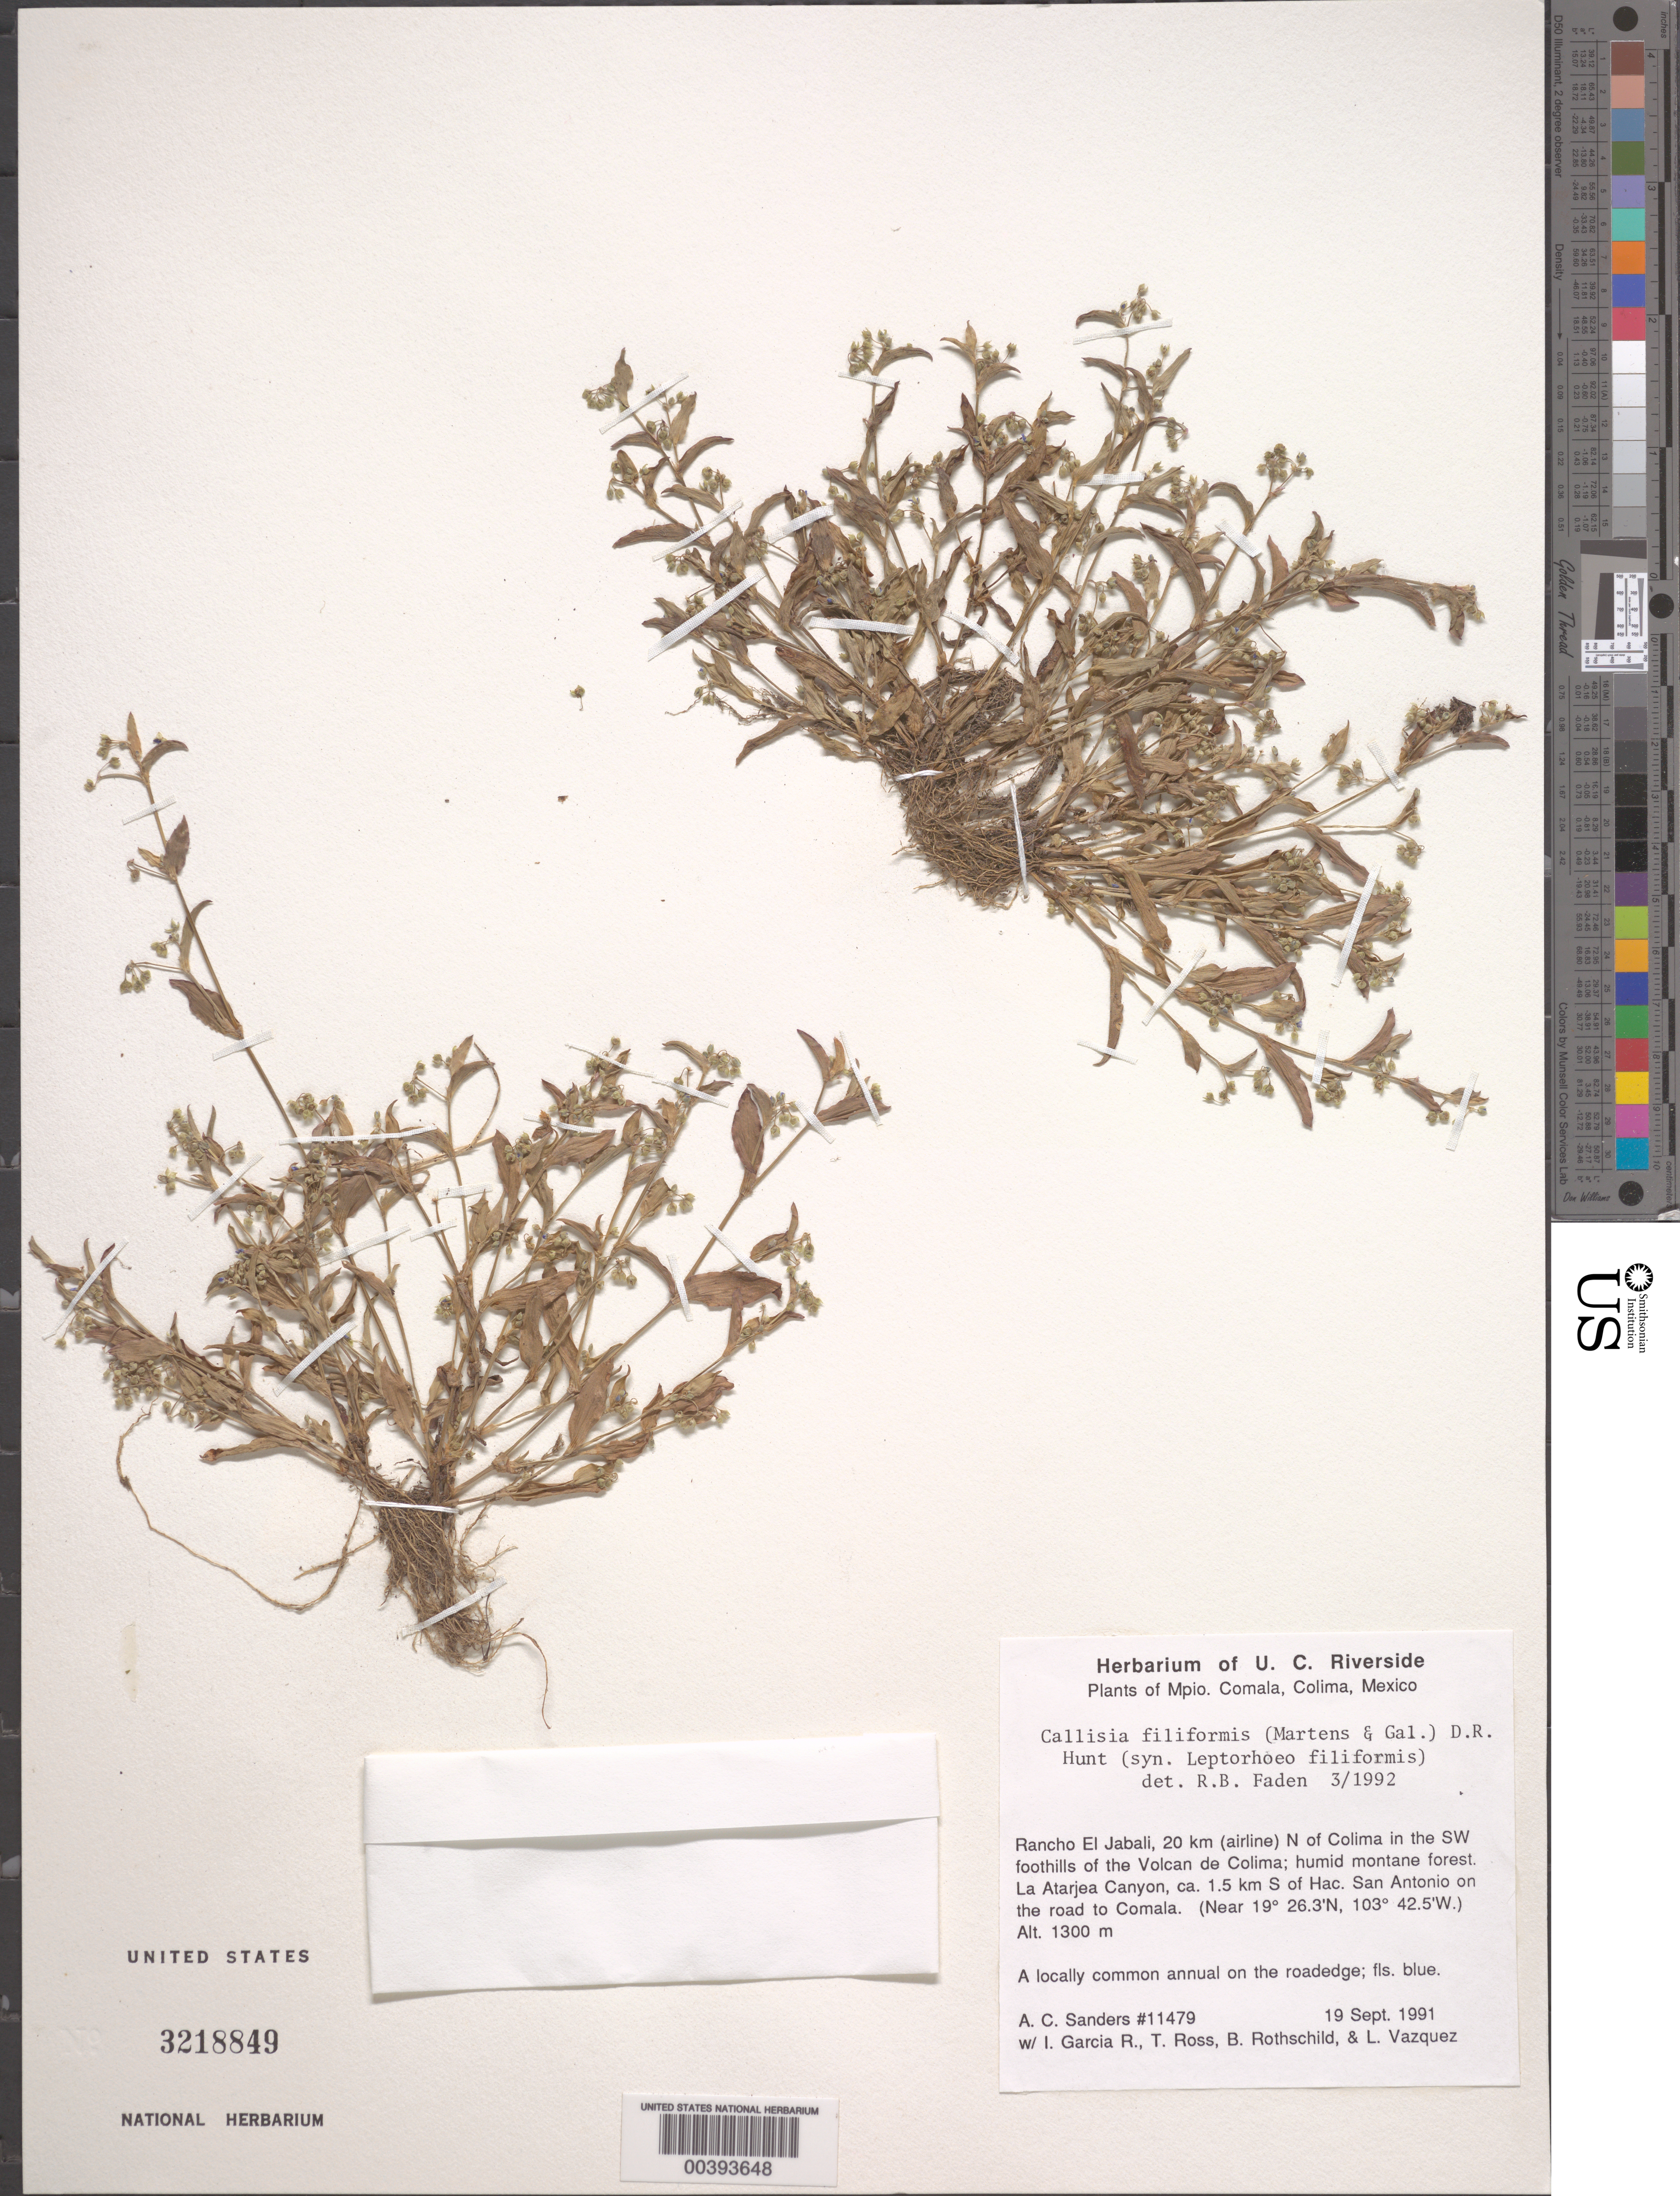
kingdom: Plantae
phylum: Tracheophyta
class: Liliopsida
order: Commelinales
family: Commelinaceae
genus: Callisia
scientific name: Callisia filiformis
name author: (M. Martens & Galeotti) D.R. Hunt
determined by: Faden, Robert B., (US), Smithsonian Institution - National Museum of Natural History (UNITED STATES)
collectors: A. Sanders, I. Garcia, T. Ross, B. Rothschild & L. Vazquez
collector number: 11479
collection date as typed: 19 Sep 1991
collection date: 1991-09-19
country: Mexico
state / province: Colima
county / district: Comala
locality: Rancho El Jabali, 20 km N of Colima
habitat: Humid montane forest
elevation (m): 1300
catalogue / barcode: US 3218849